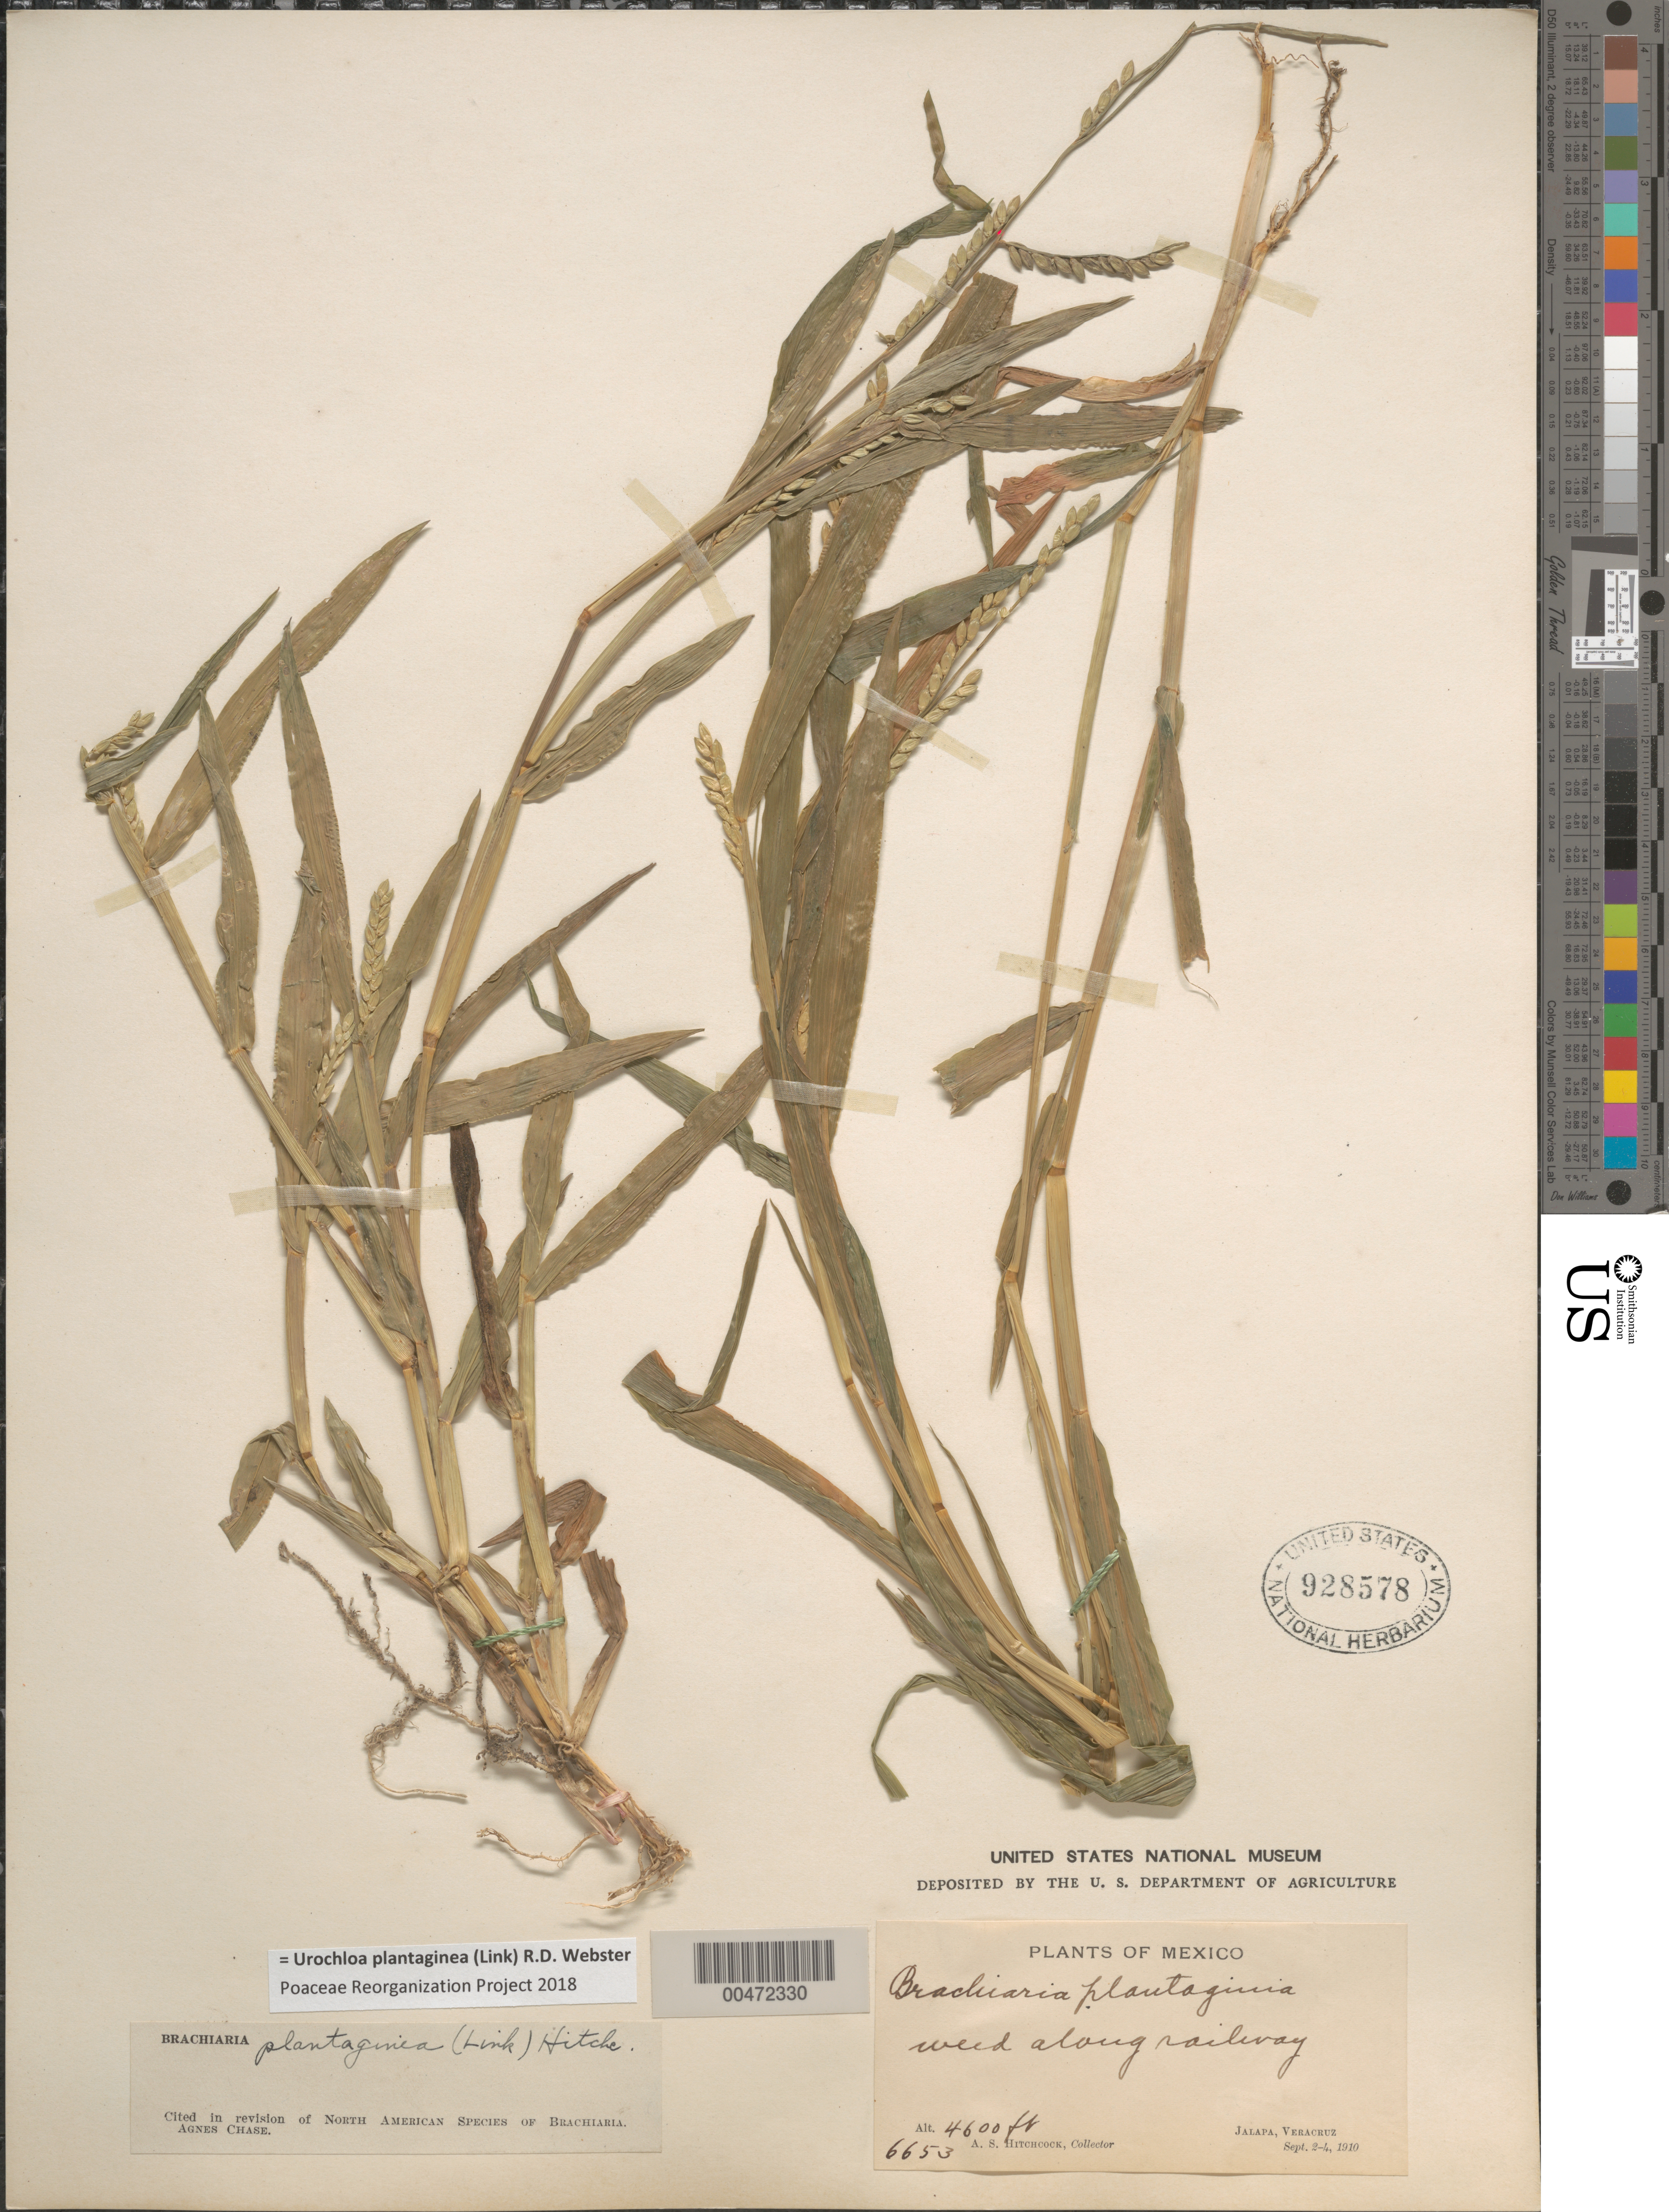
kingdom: Plantae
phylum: Tracheophyta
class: Liliopsida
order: Poales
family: Poaceae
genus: Urochloa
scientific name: Urochloa plantiginea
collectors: A. S. Hitchcock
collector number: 6653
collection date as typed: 2 Sep 1910 to 4 Sep 1910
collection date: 1910-09-02/1910-09-04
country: Mexico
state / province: Veracruz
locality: Jalapa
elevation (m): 1463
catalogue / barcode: US 928578